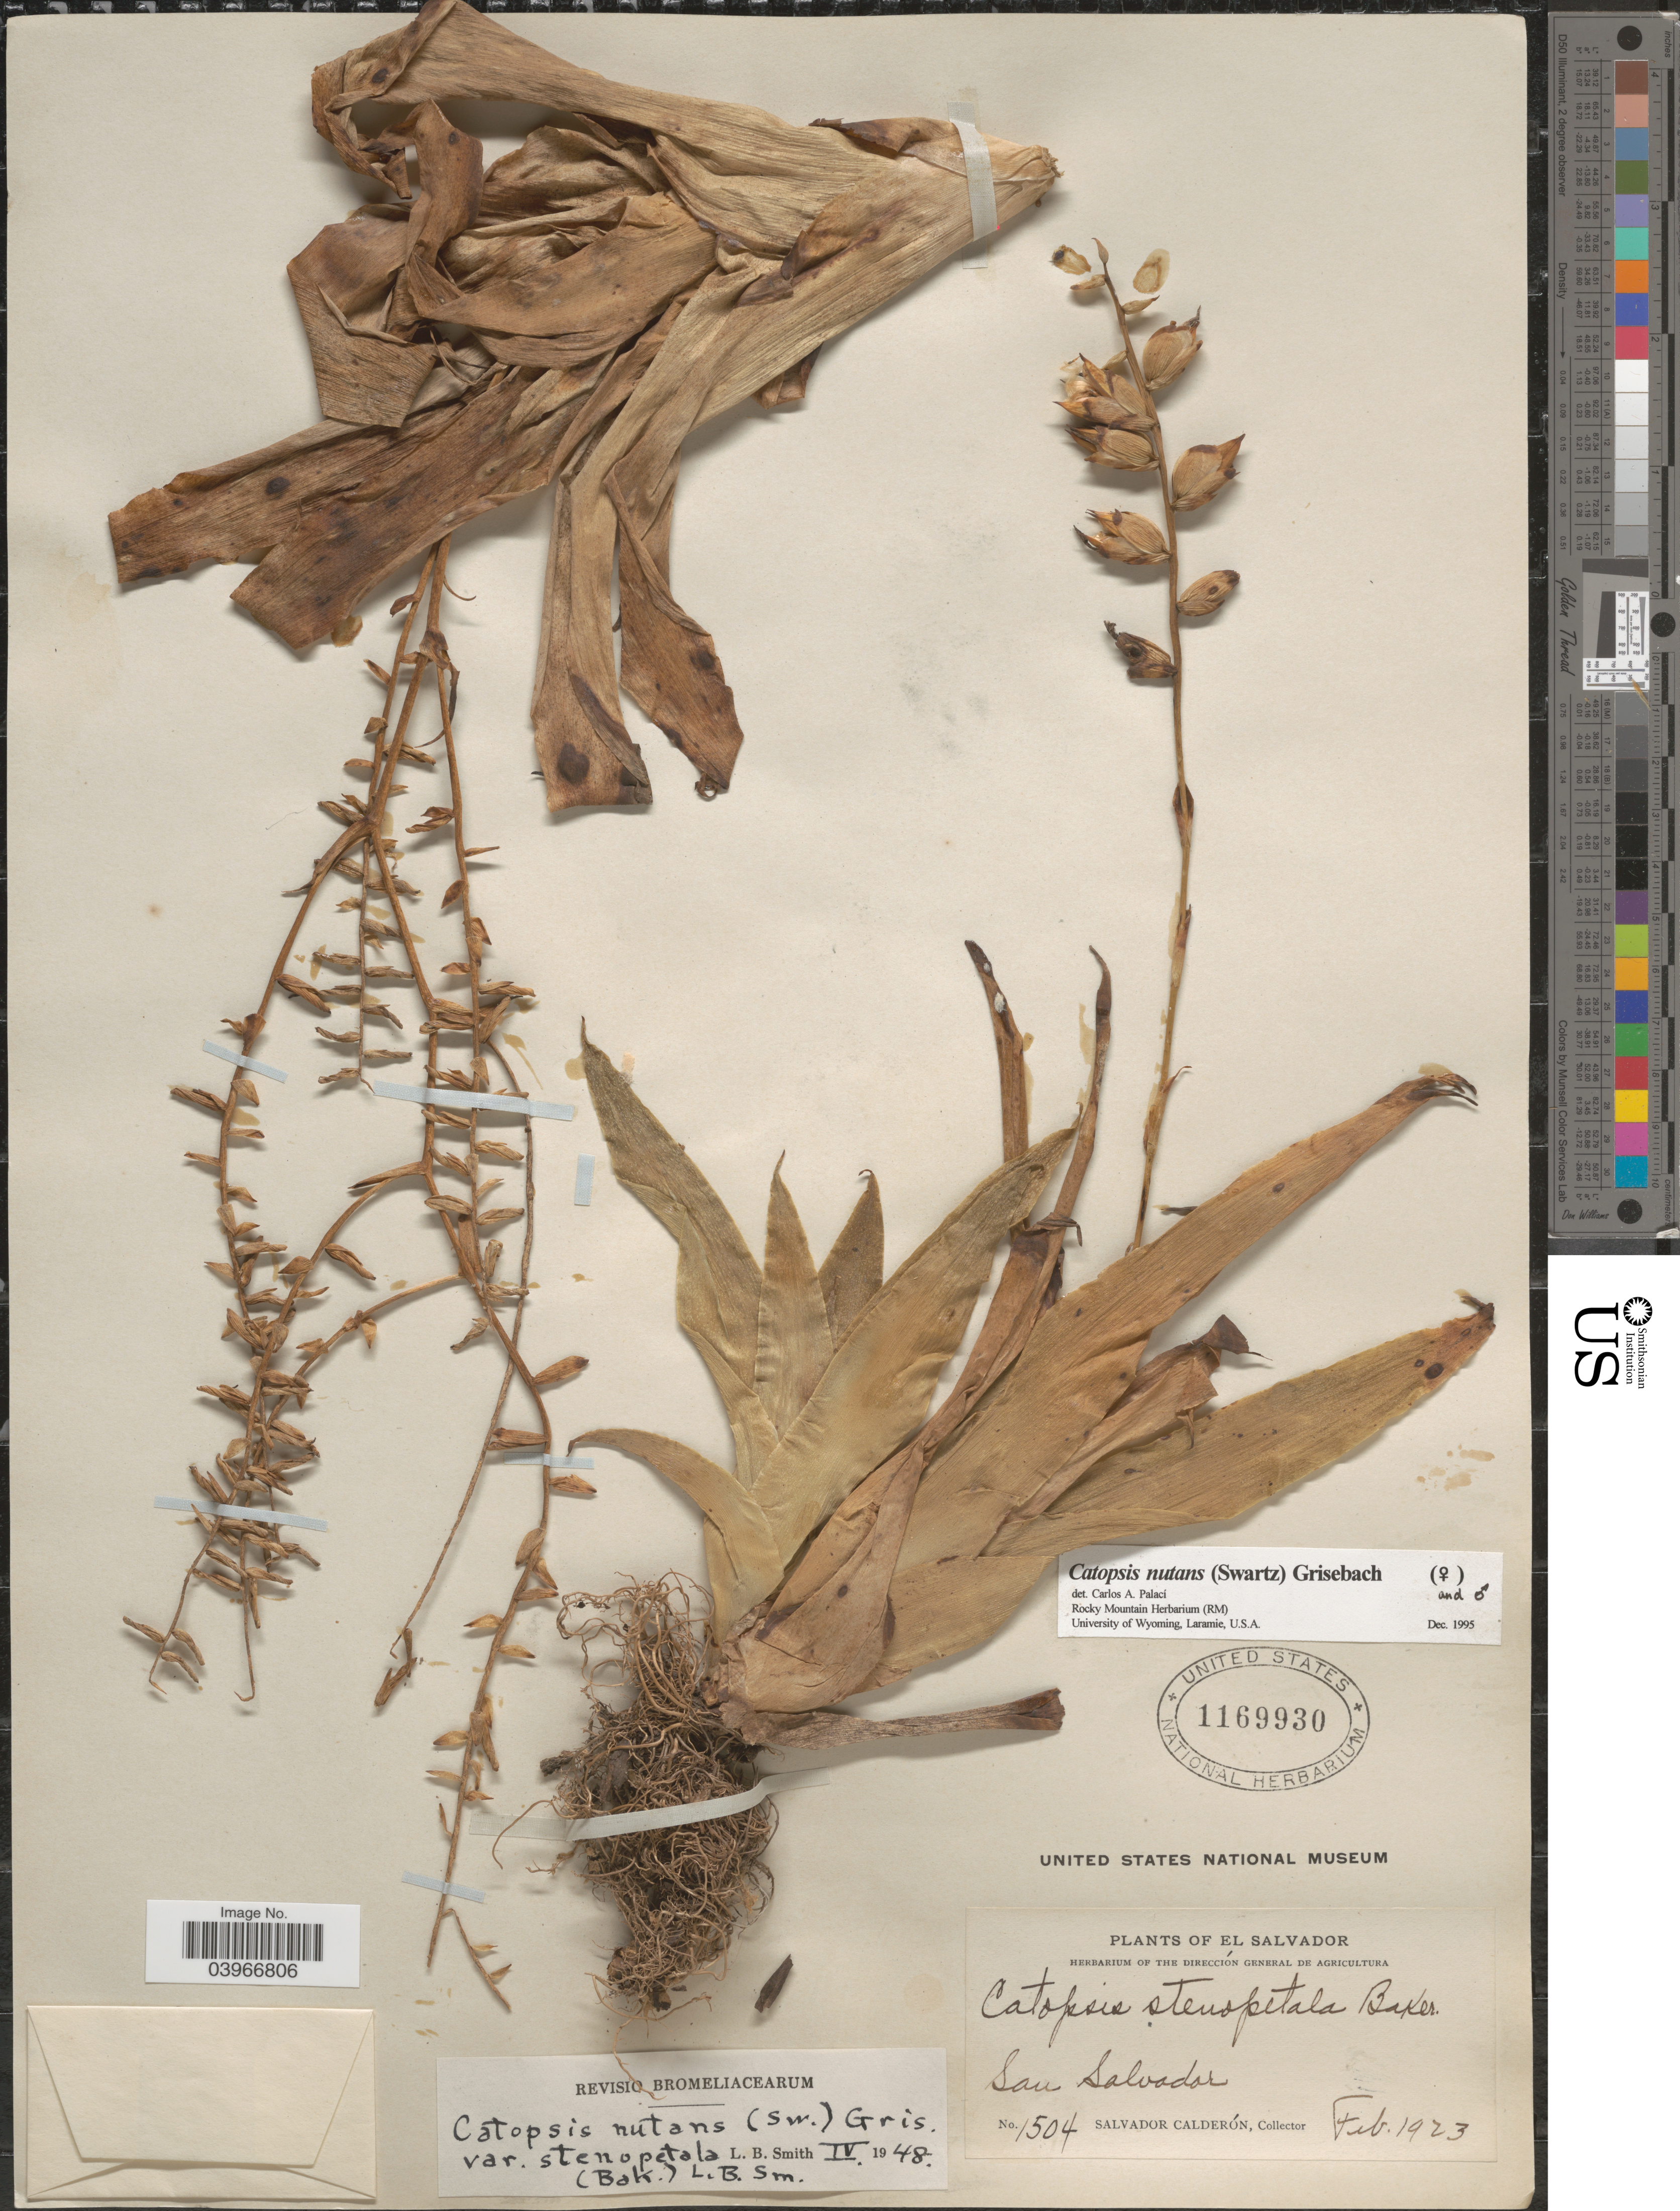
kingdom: Plantae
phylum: Tracheophyta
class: Liliopsida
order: Poales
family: Bromeliaceae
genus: Catopsis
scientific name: Catopsis nutans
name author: (Sw.) Griseb.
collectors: S. Calderón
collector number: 1504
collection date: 1923-02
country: El Salvador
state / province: San Salvador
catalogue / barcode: US 1169930